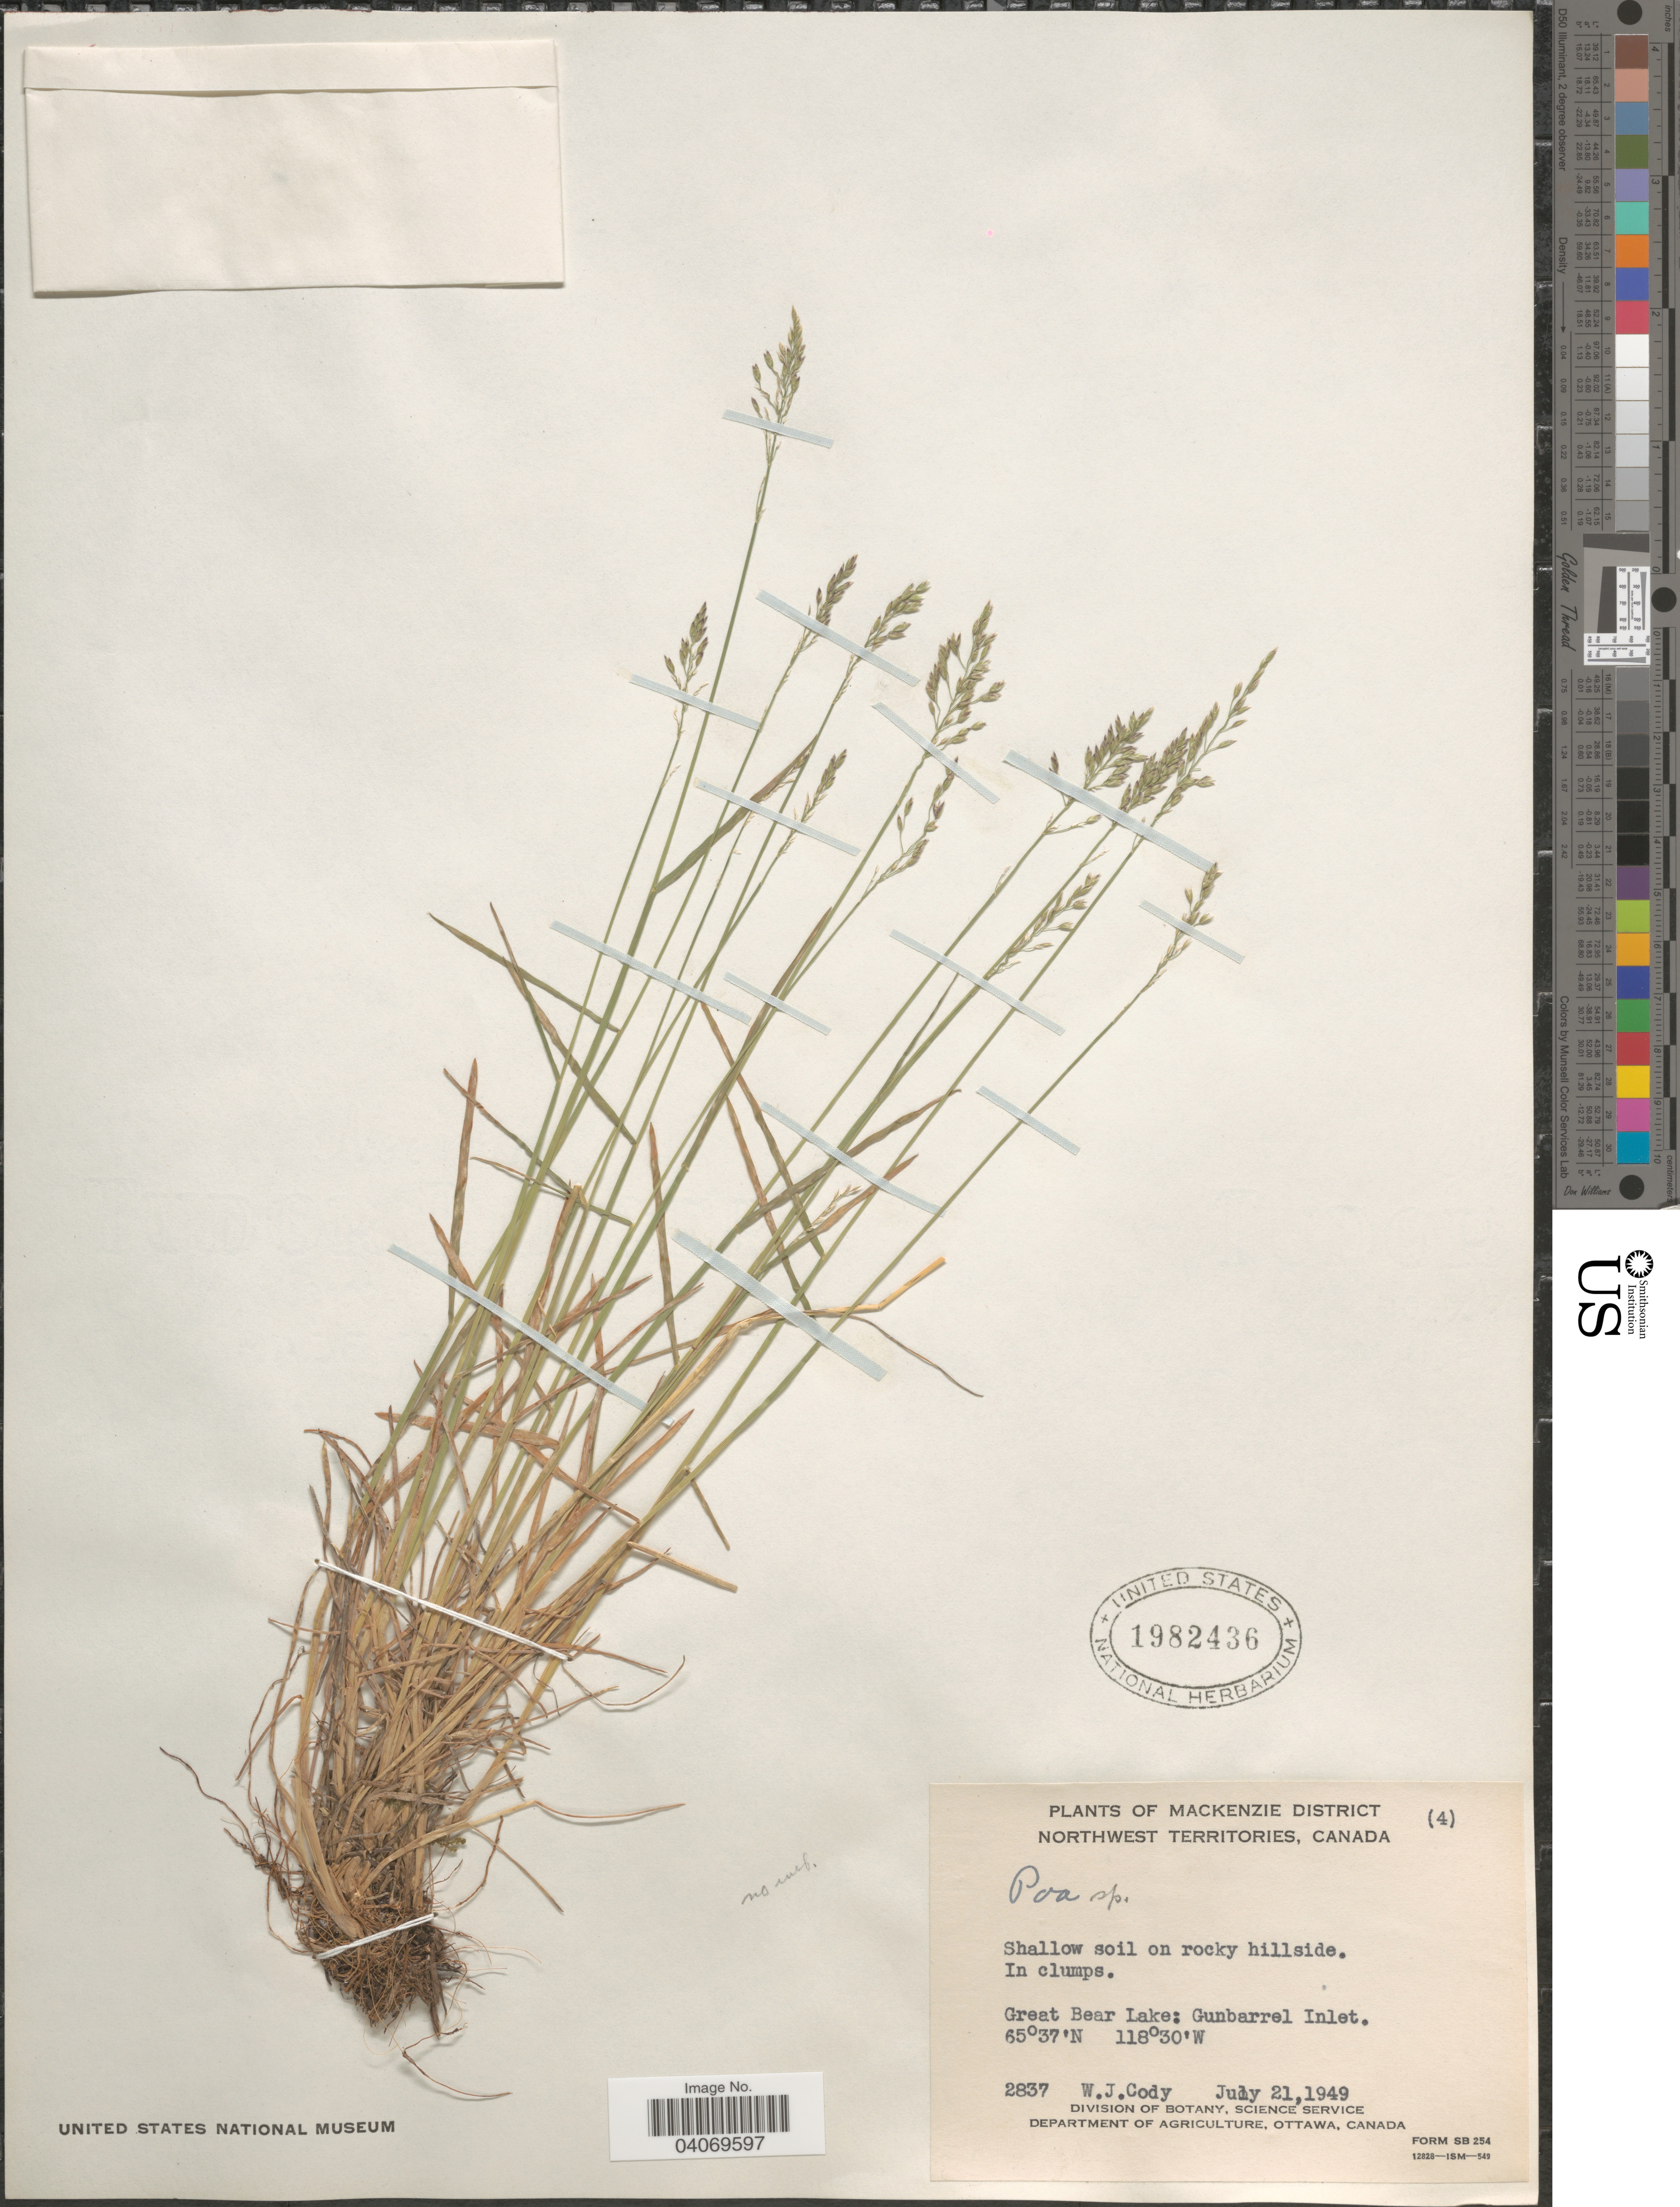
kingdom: Plantae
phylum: Tracheophyta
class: Liliopsida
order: Poales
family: Poaceae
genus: Poa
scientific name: Poa sp.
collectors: W. Cody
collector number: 2837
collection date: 1949-07-21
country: Canada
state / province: Northwest Territories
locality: Mackenzie District. Great Bear Lake: Gunbarrel Inlet.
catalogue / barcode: US 1982436